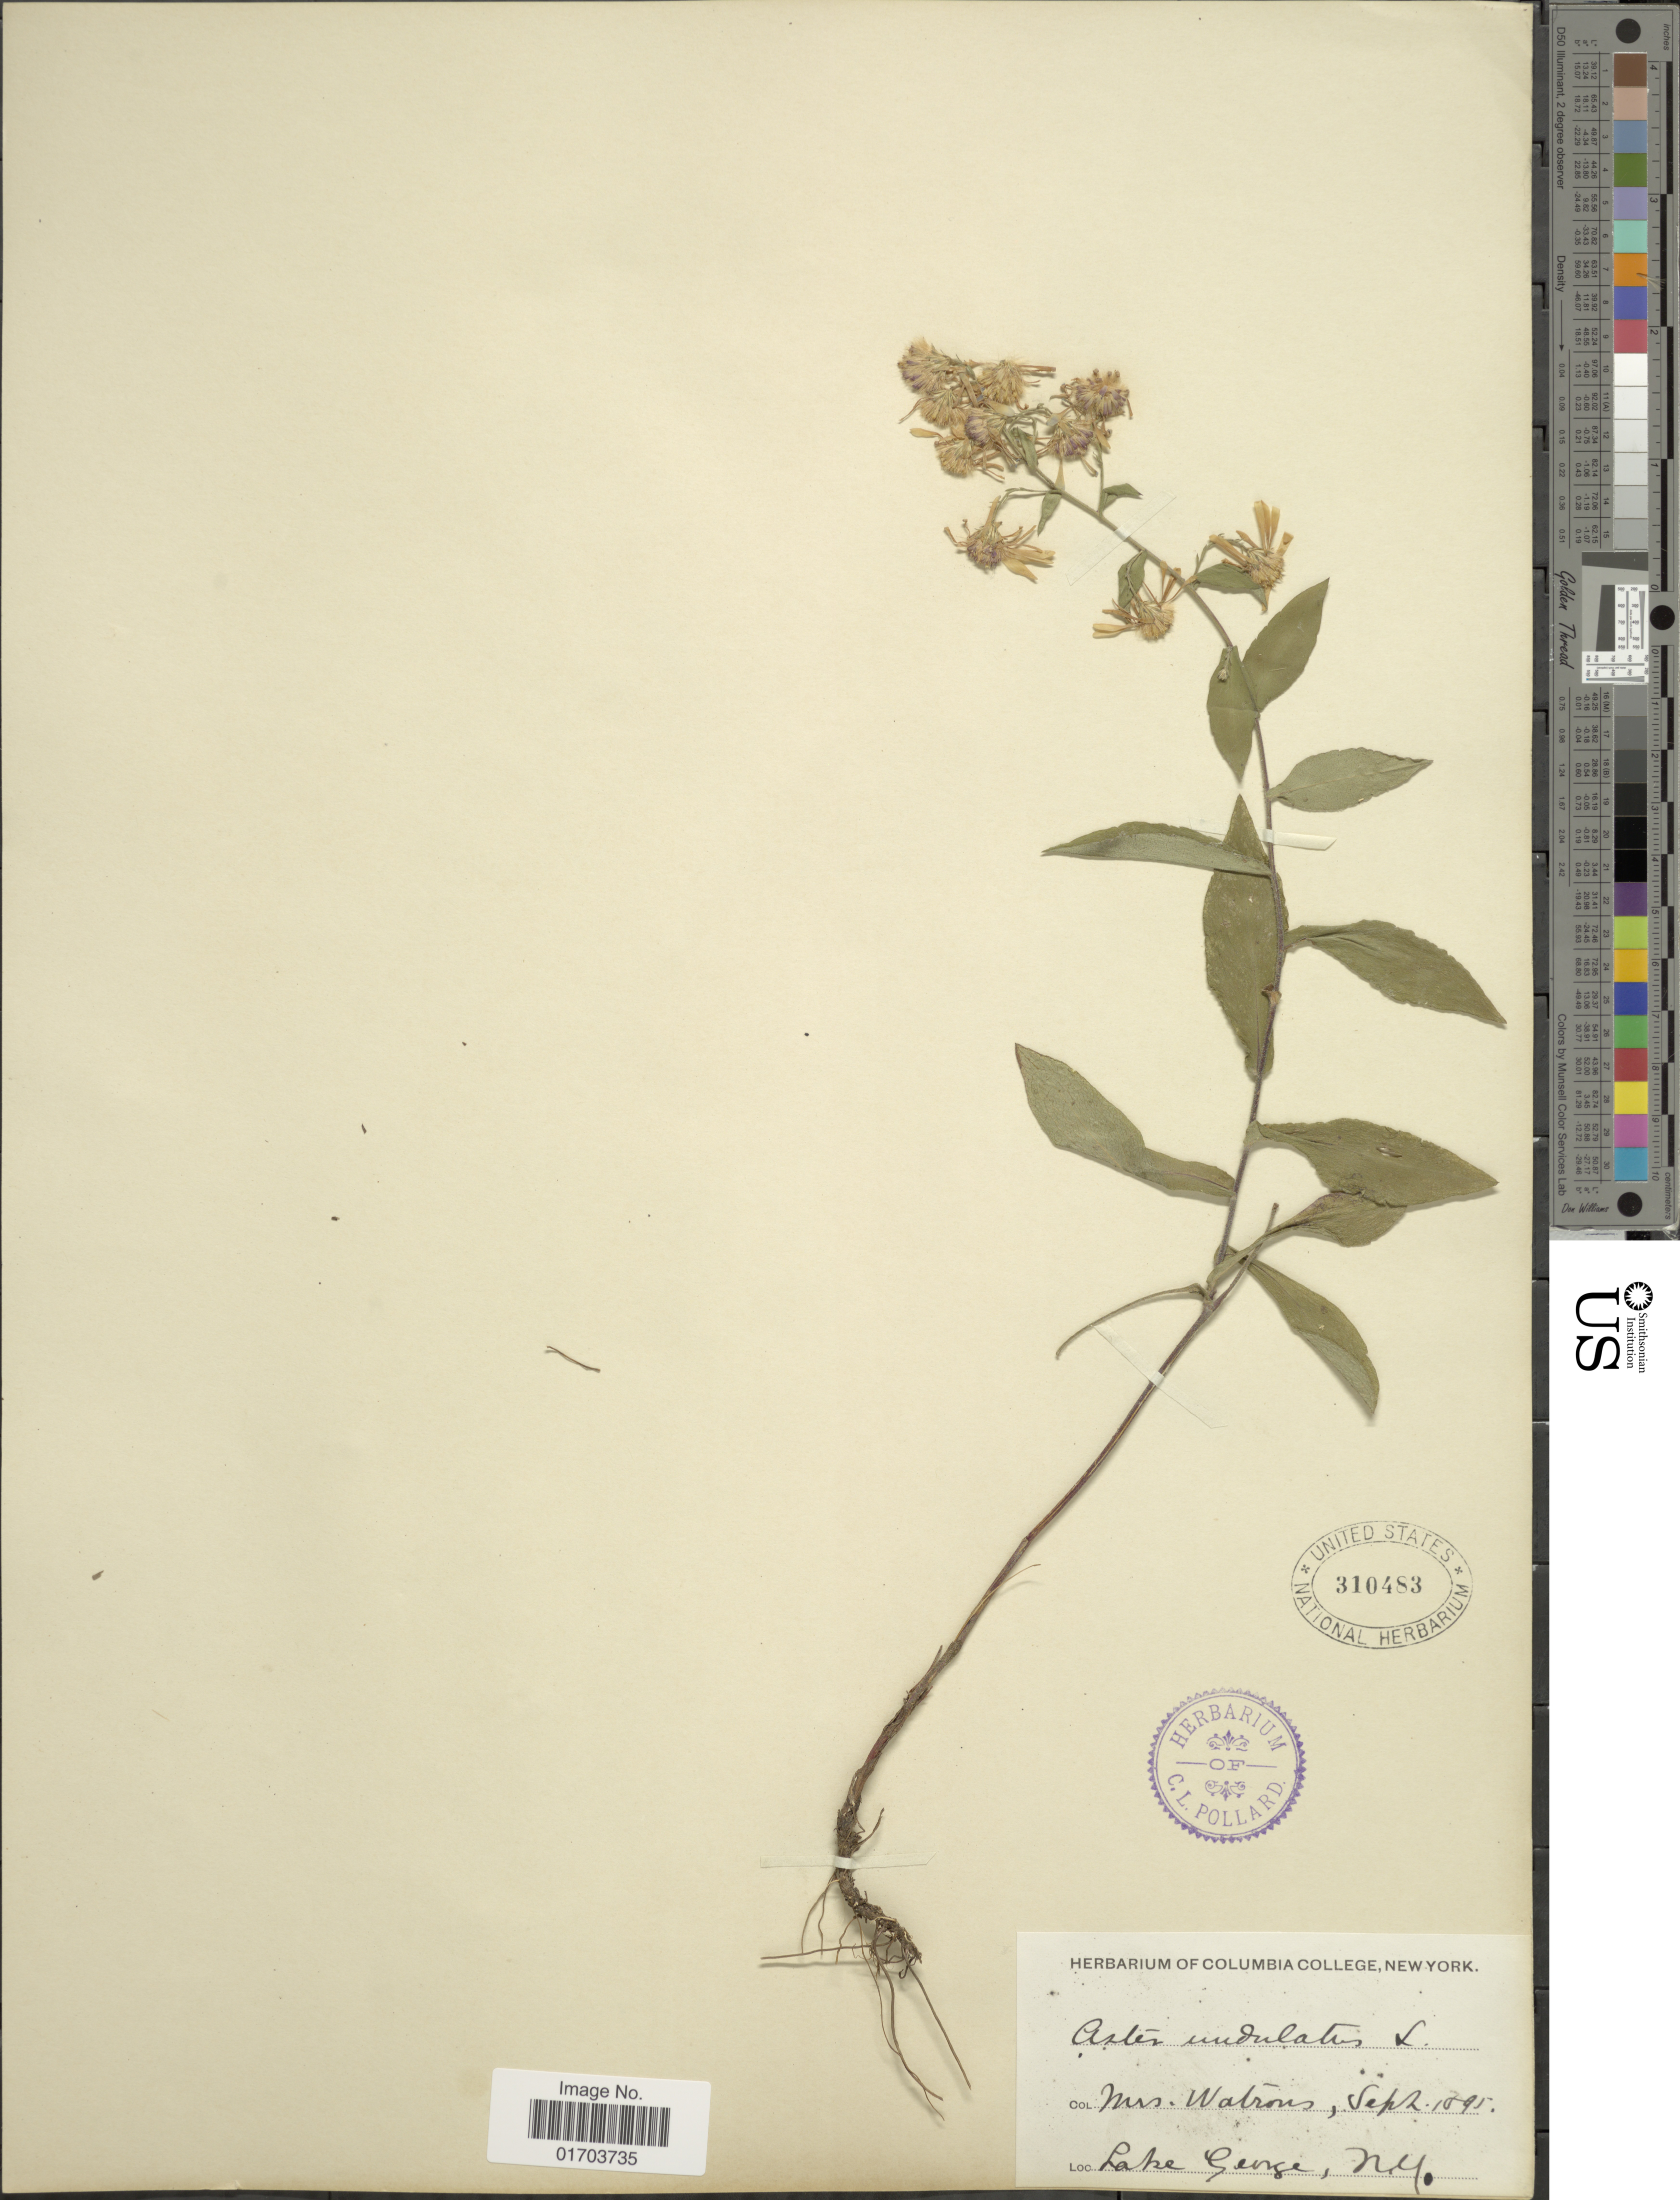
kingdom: Plantae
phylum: Tracheophyta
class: Magnoliopsida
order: Asterales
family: Asteraceae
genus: Symphyotrichum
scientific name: Symphyotrichum undulatum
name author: (L.) G.L. Nesom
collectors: Watrous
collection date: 1895-09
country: United States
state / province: New York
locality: Lake George, N.Y.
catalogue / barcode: US 310483